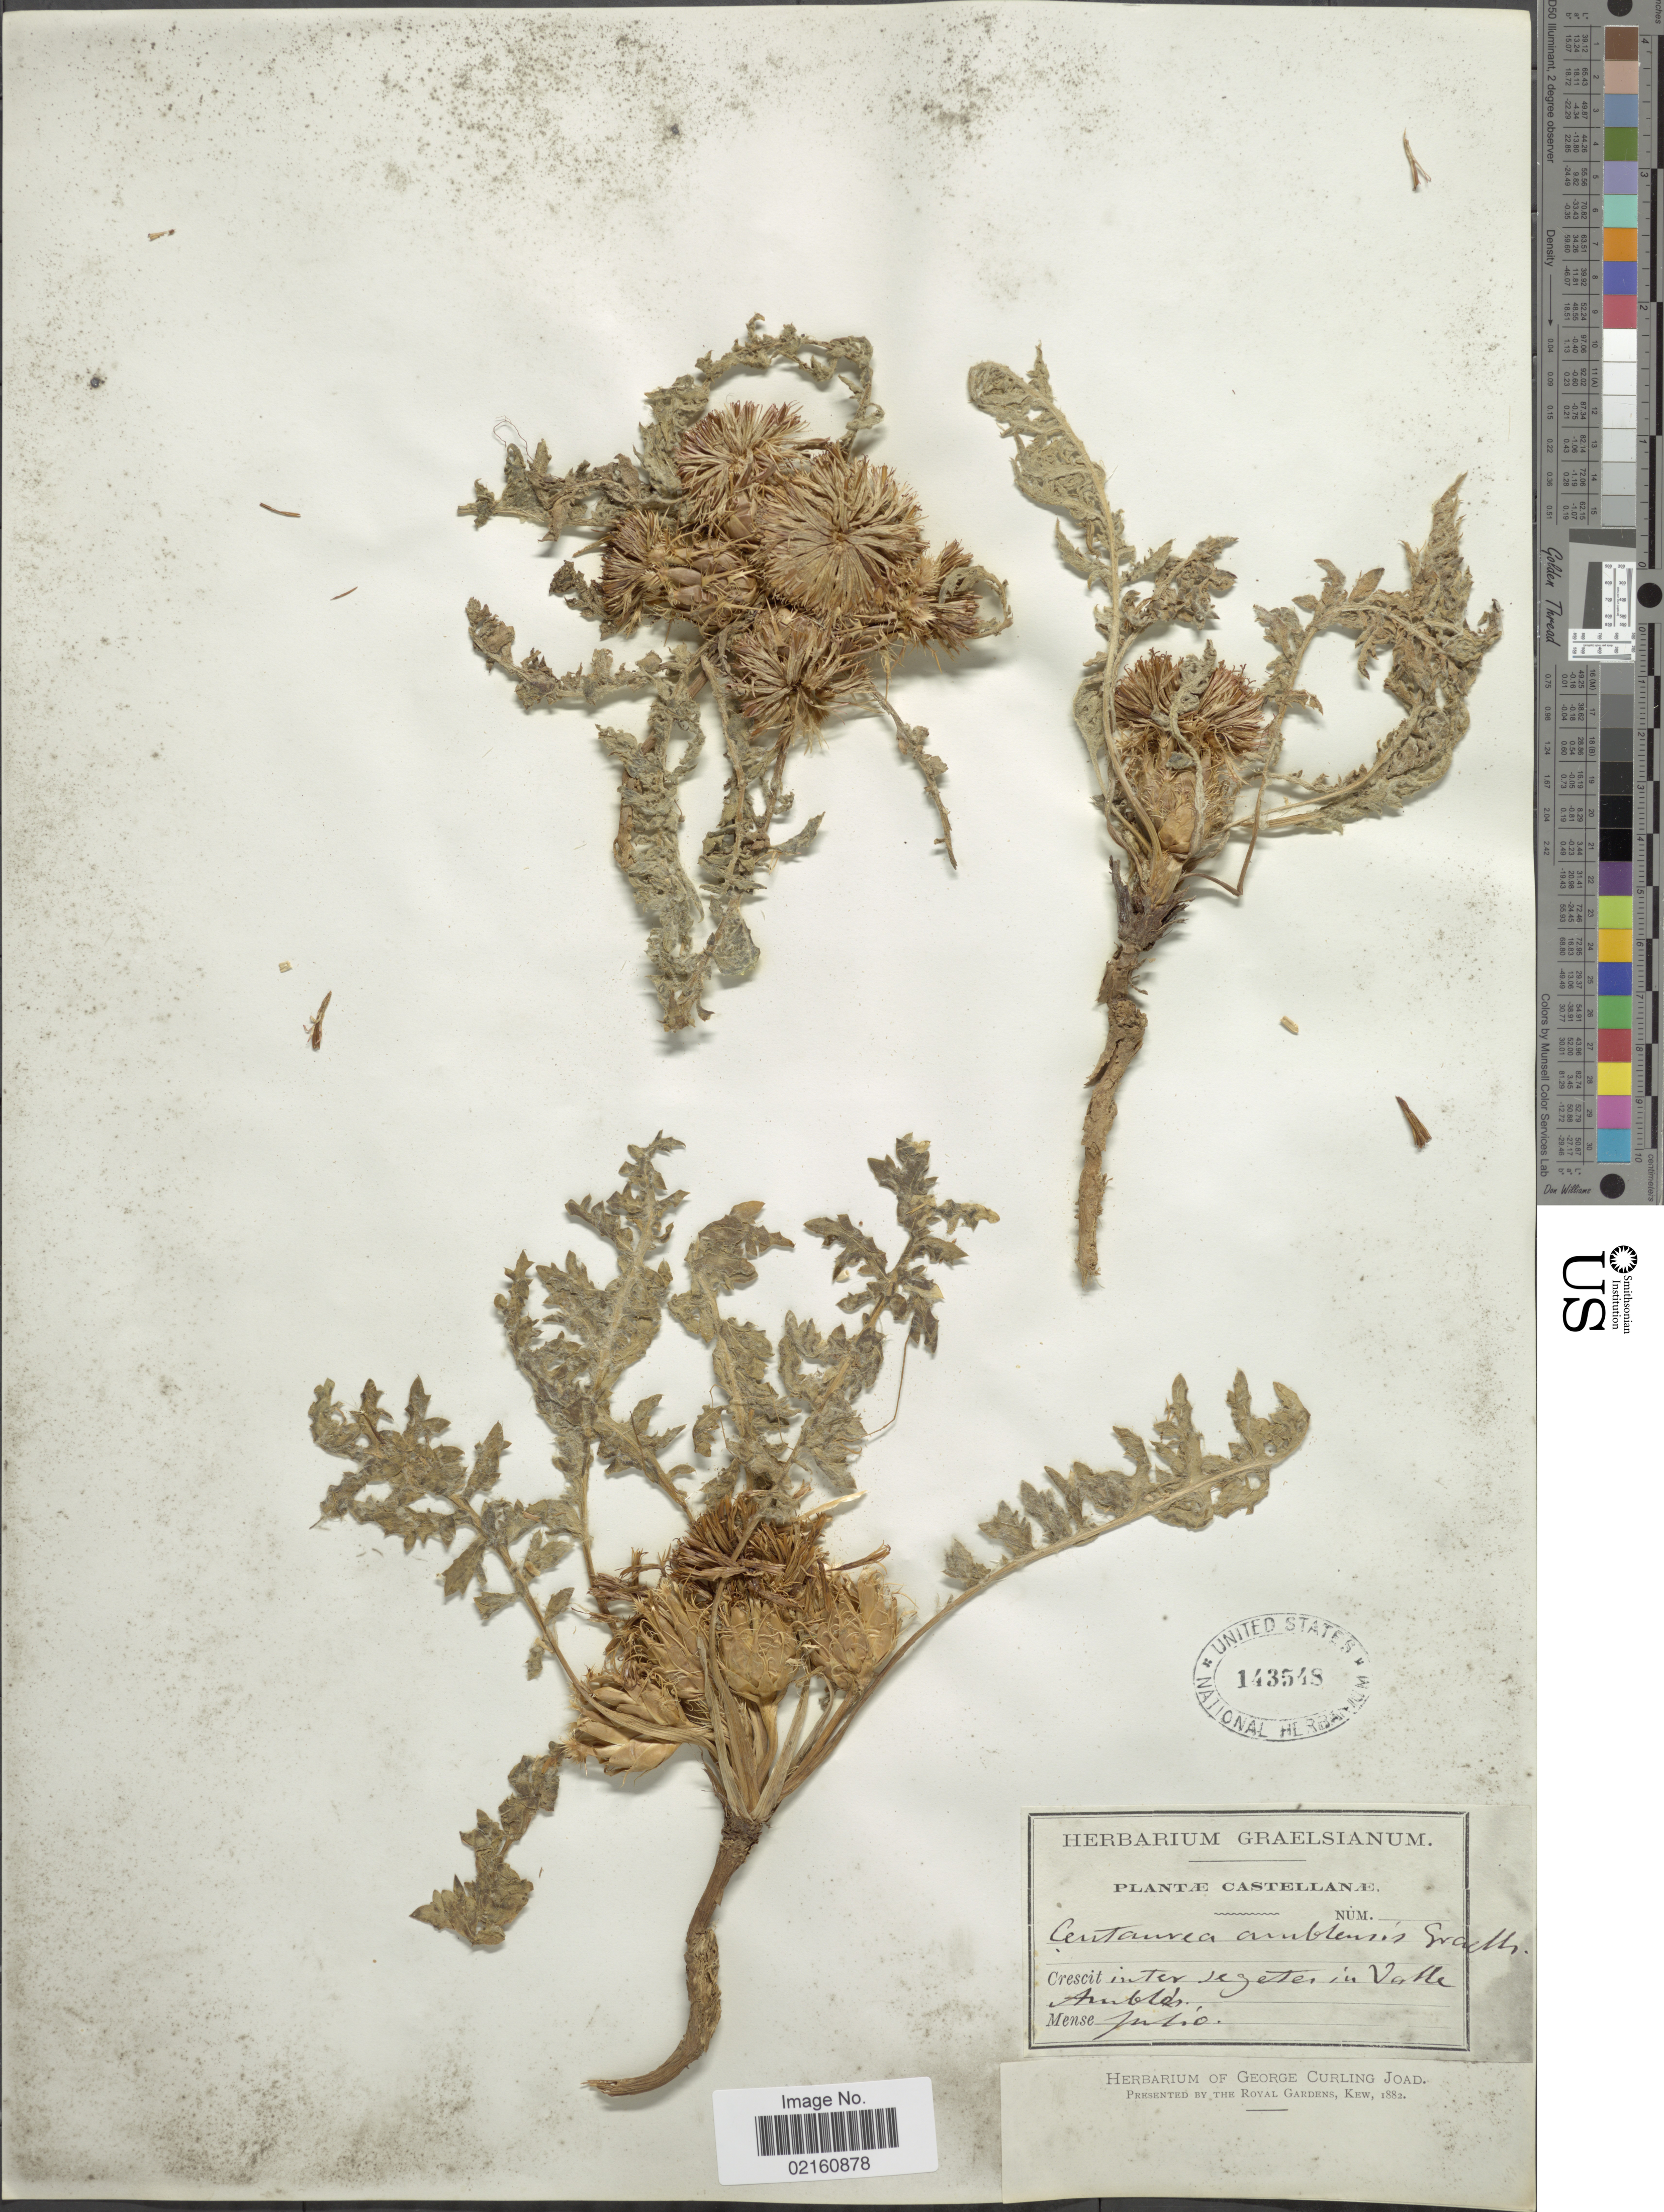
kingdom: Plantae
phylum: Tracheophyta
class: Magnoliopsida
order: Asterales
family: Asteraceae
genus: Centaurea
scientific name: Centaurea amblensis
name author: Graells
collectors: -- Castellanos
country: Spain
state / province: Castilla y León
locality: Inter segeter in Valle Amblés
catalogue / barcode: US 143548